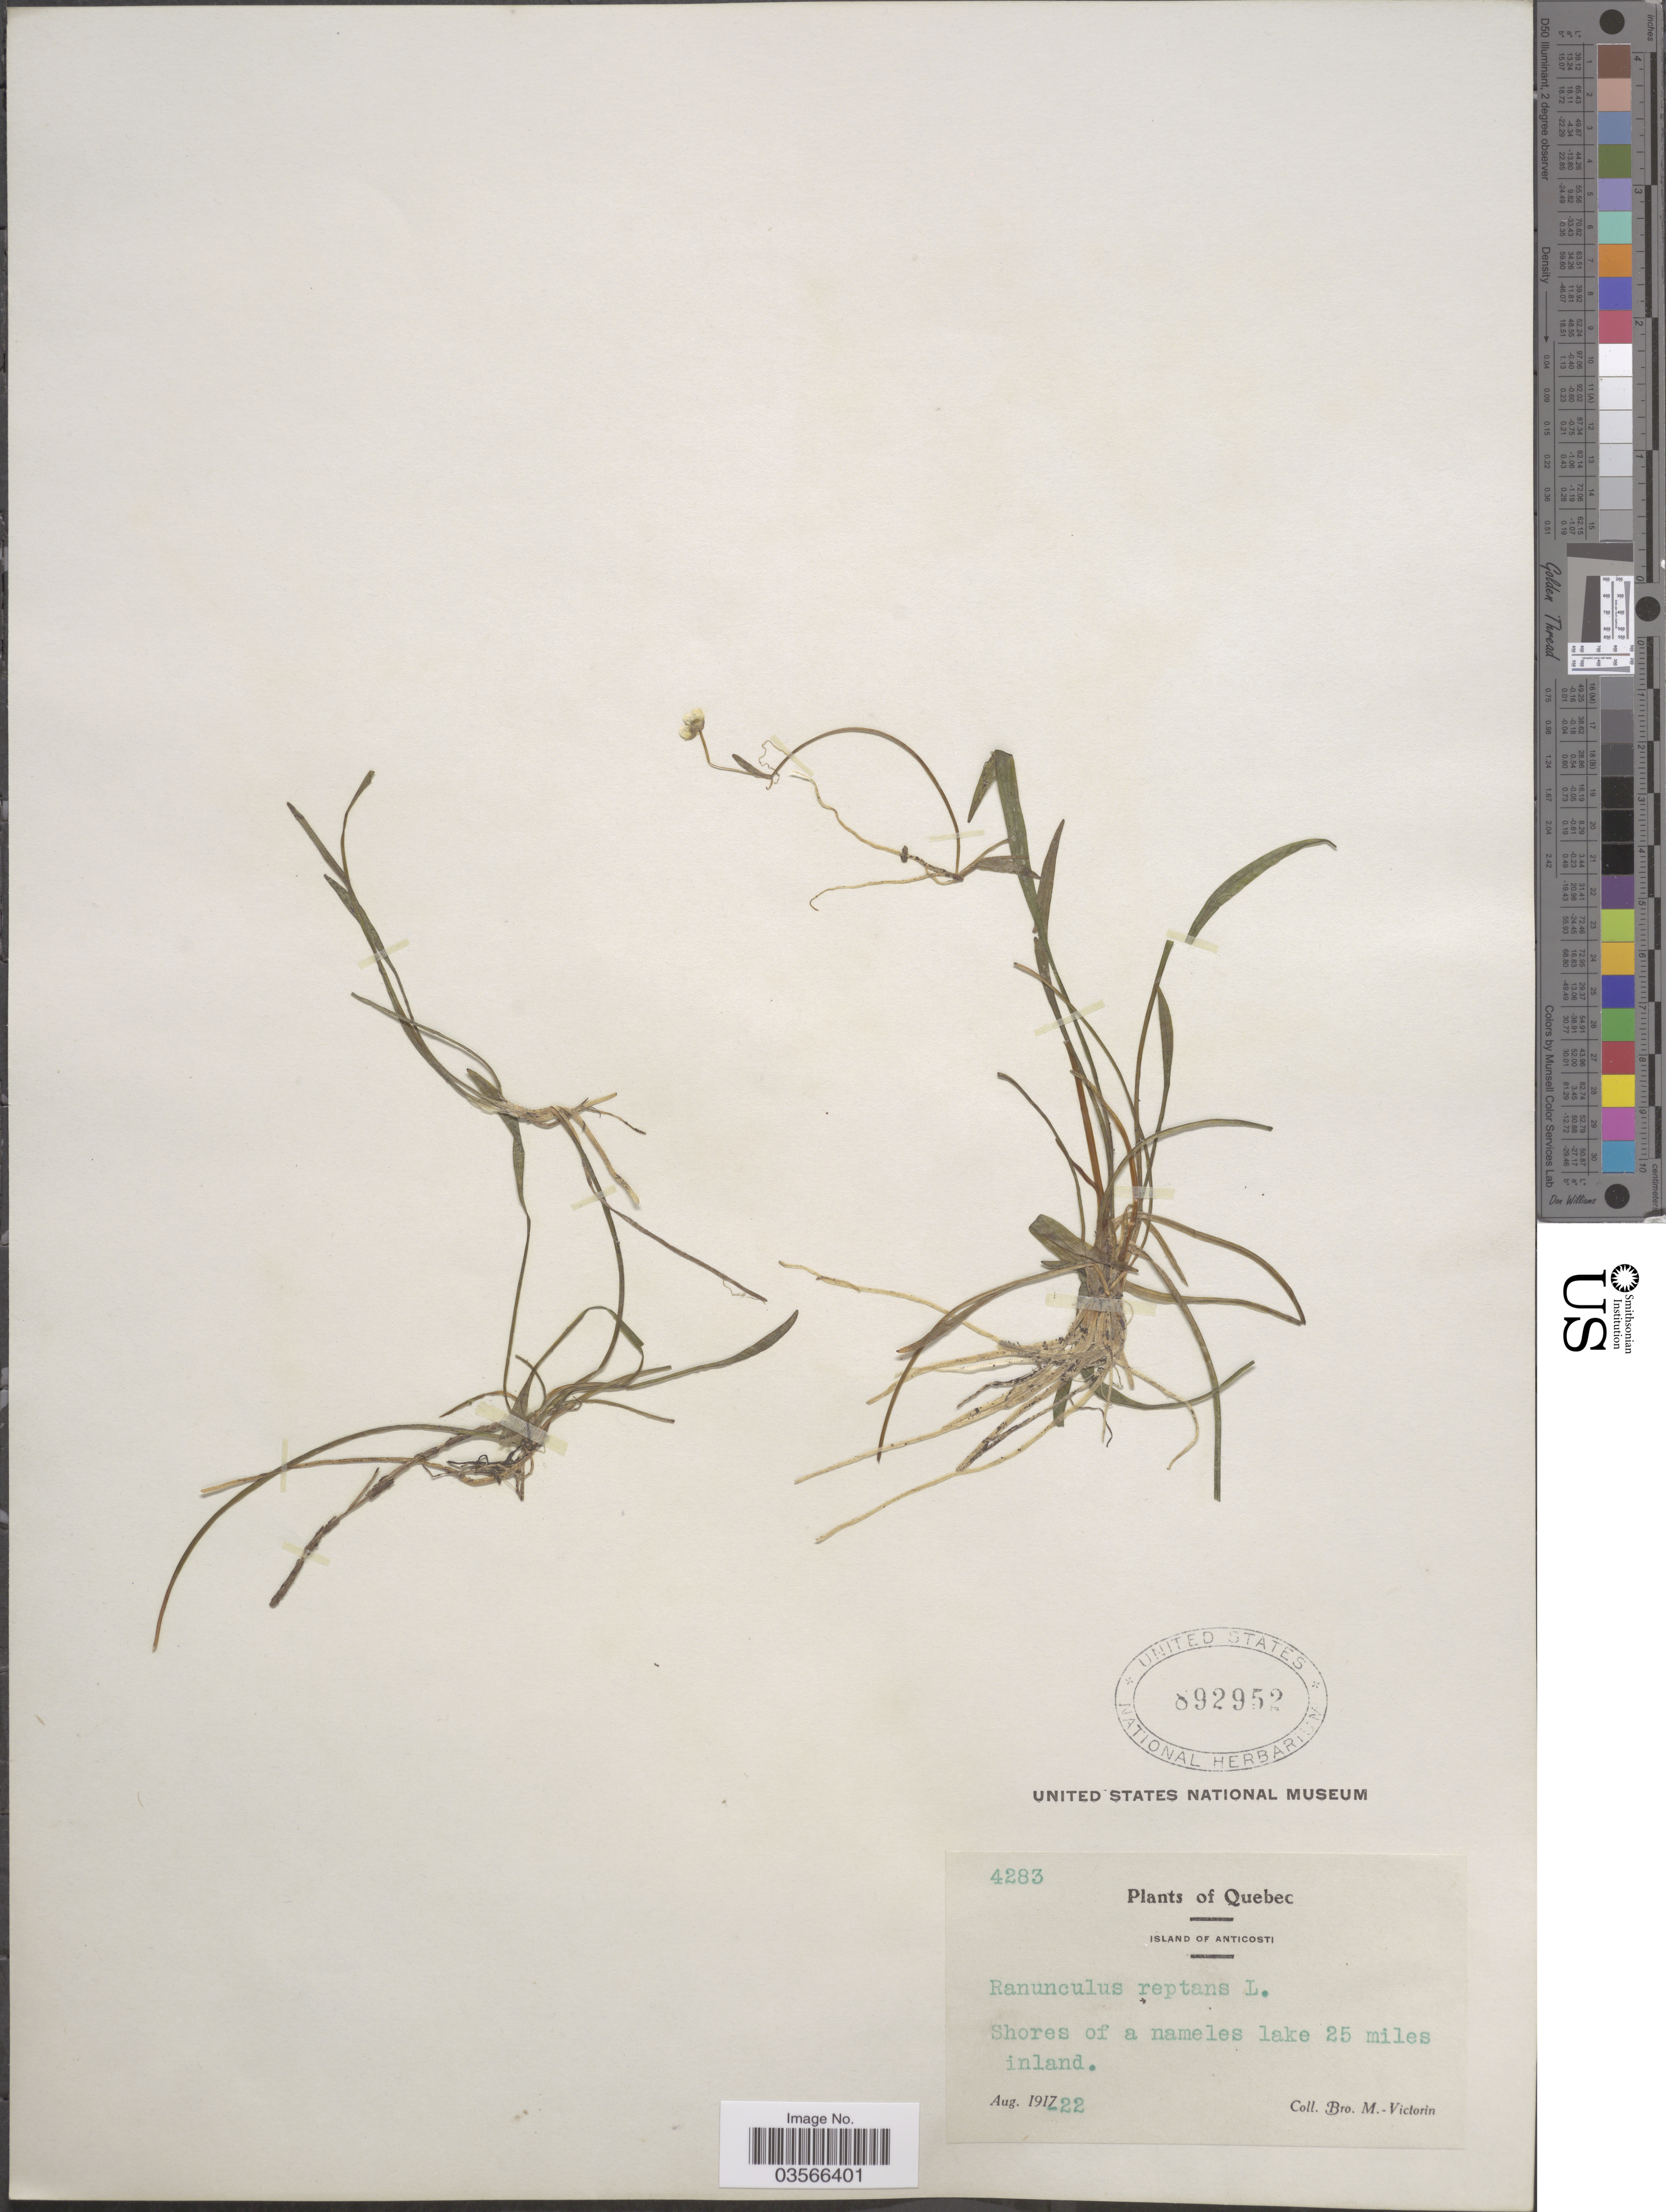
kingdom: Plantae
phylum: Tracheophyta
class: Magnoliopsida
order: Ranunculales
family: Ranunculaceae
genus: Ranunculus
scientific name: Ranunculus flammula var. filiformis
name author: (Michx.) Hook.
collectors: Fr. Marie-Victorin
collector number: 4283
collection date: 1917-08-22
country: Canada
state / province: Quebec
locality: Island of Anticosti. Shores of a nameless lake 25 miles inland.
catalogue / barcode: US 892952